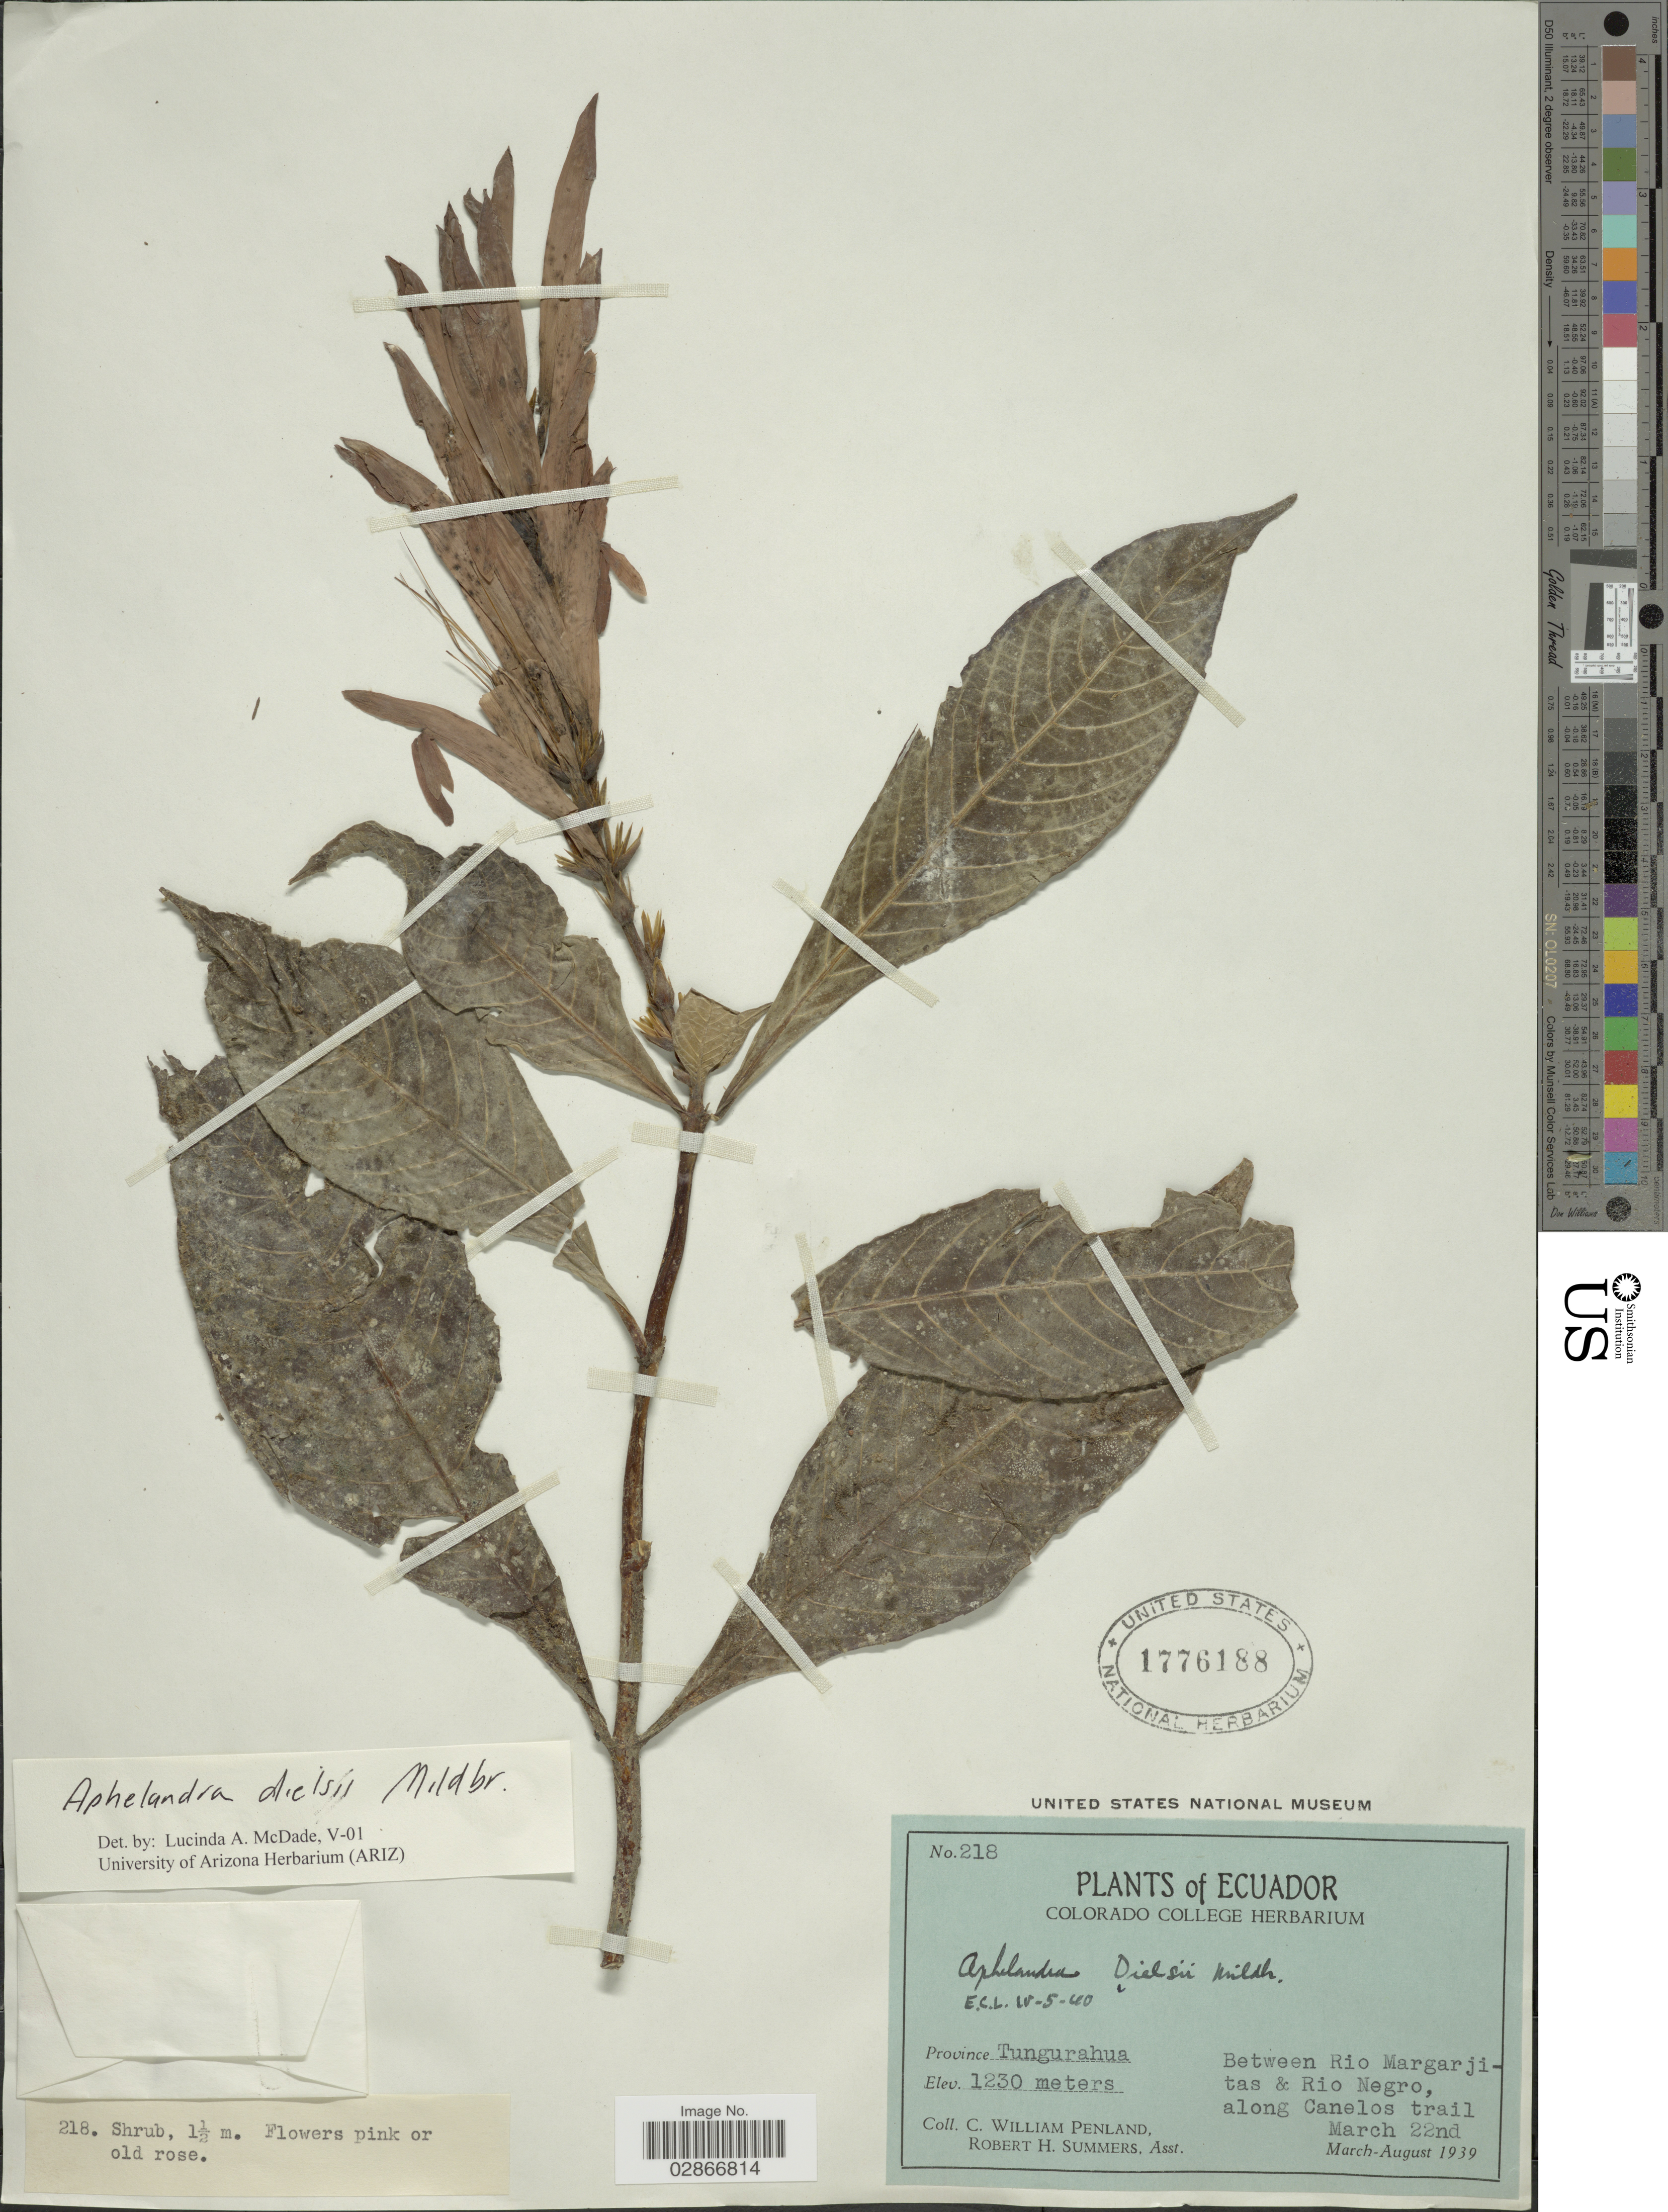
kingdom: Plantae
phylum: Tracheophyta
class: Magnoliopsida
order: Lamiales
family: Acanthaceae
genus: Aphelandra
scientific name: Aphelandra dielsii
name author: Mildbr.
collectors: C. W. Penland & R. Summers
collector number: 218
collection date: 1939-03-22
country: Ecuador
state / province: Tungurahua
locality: Between Rio Margarjitas & Rio Negro, along Canelos trail.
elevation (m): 1230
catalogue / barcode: US 1776188